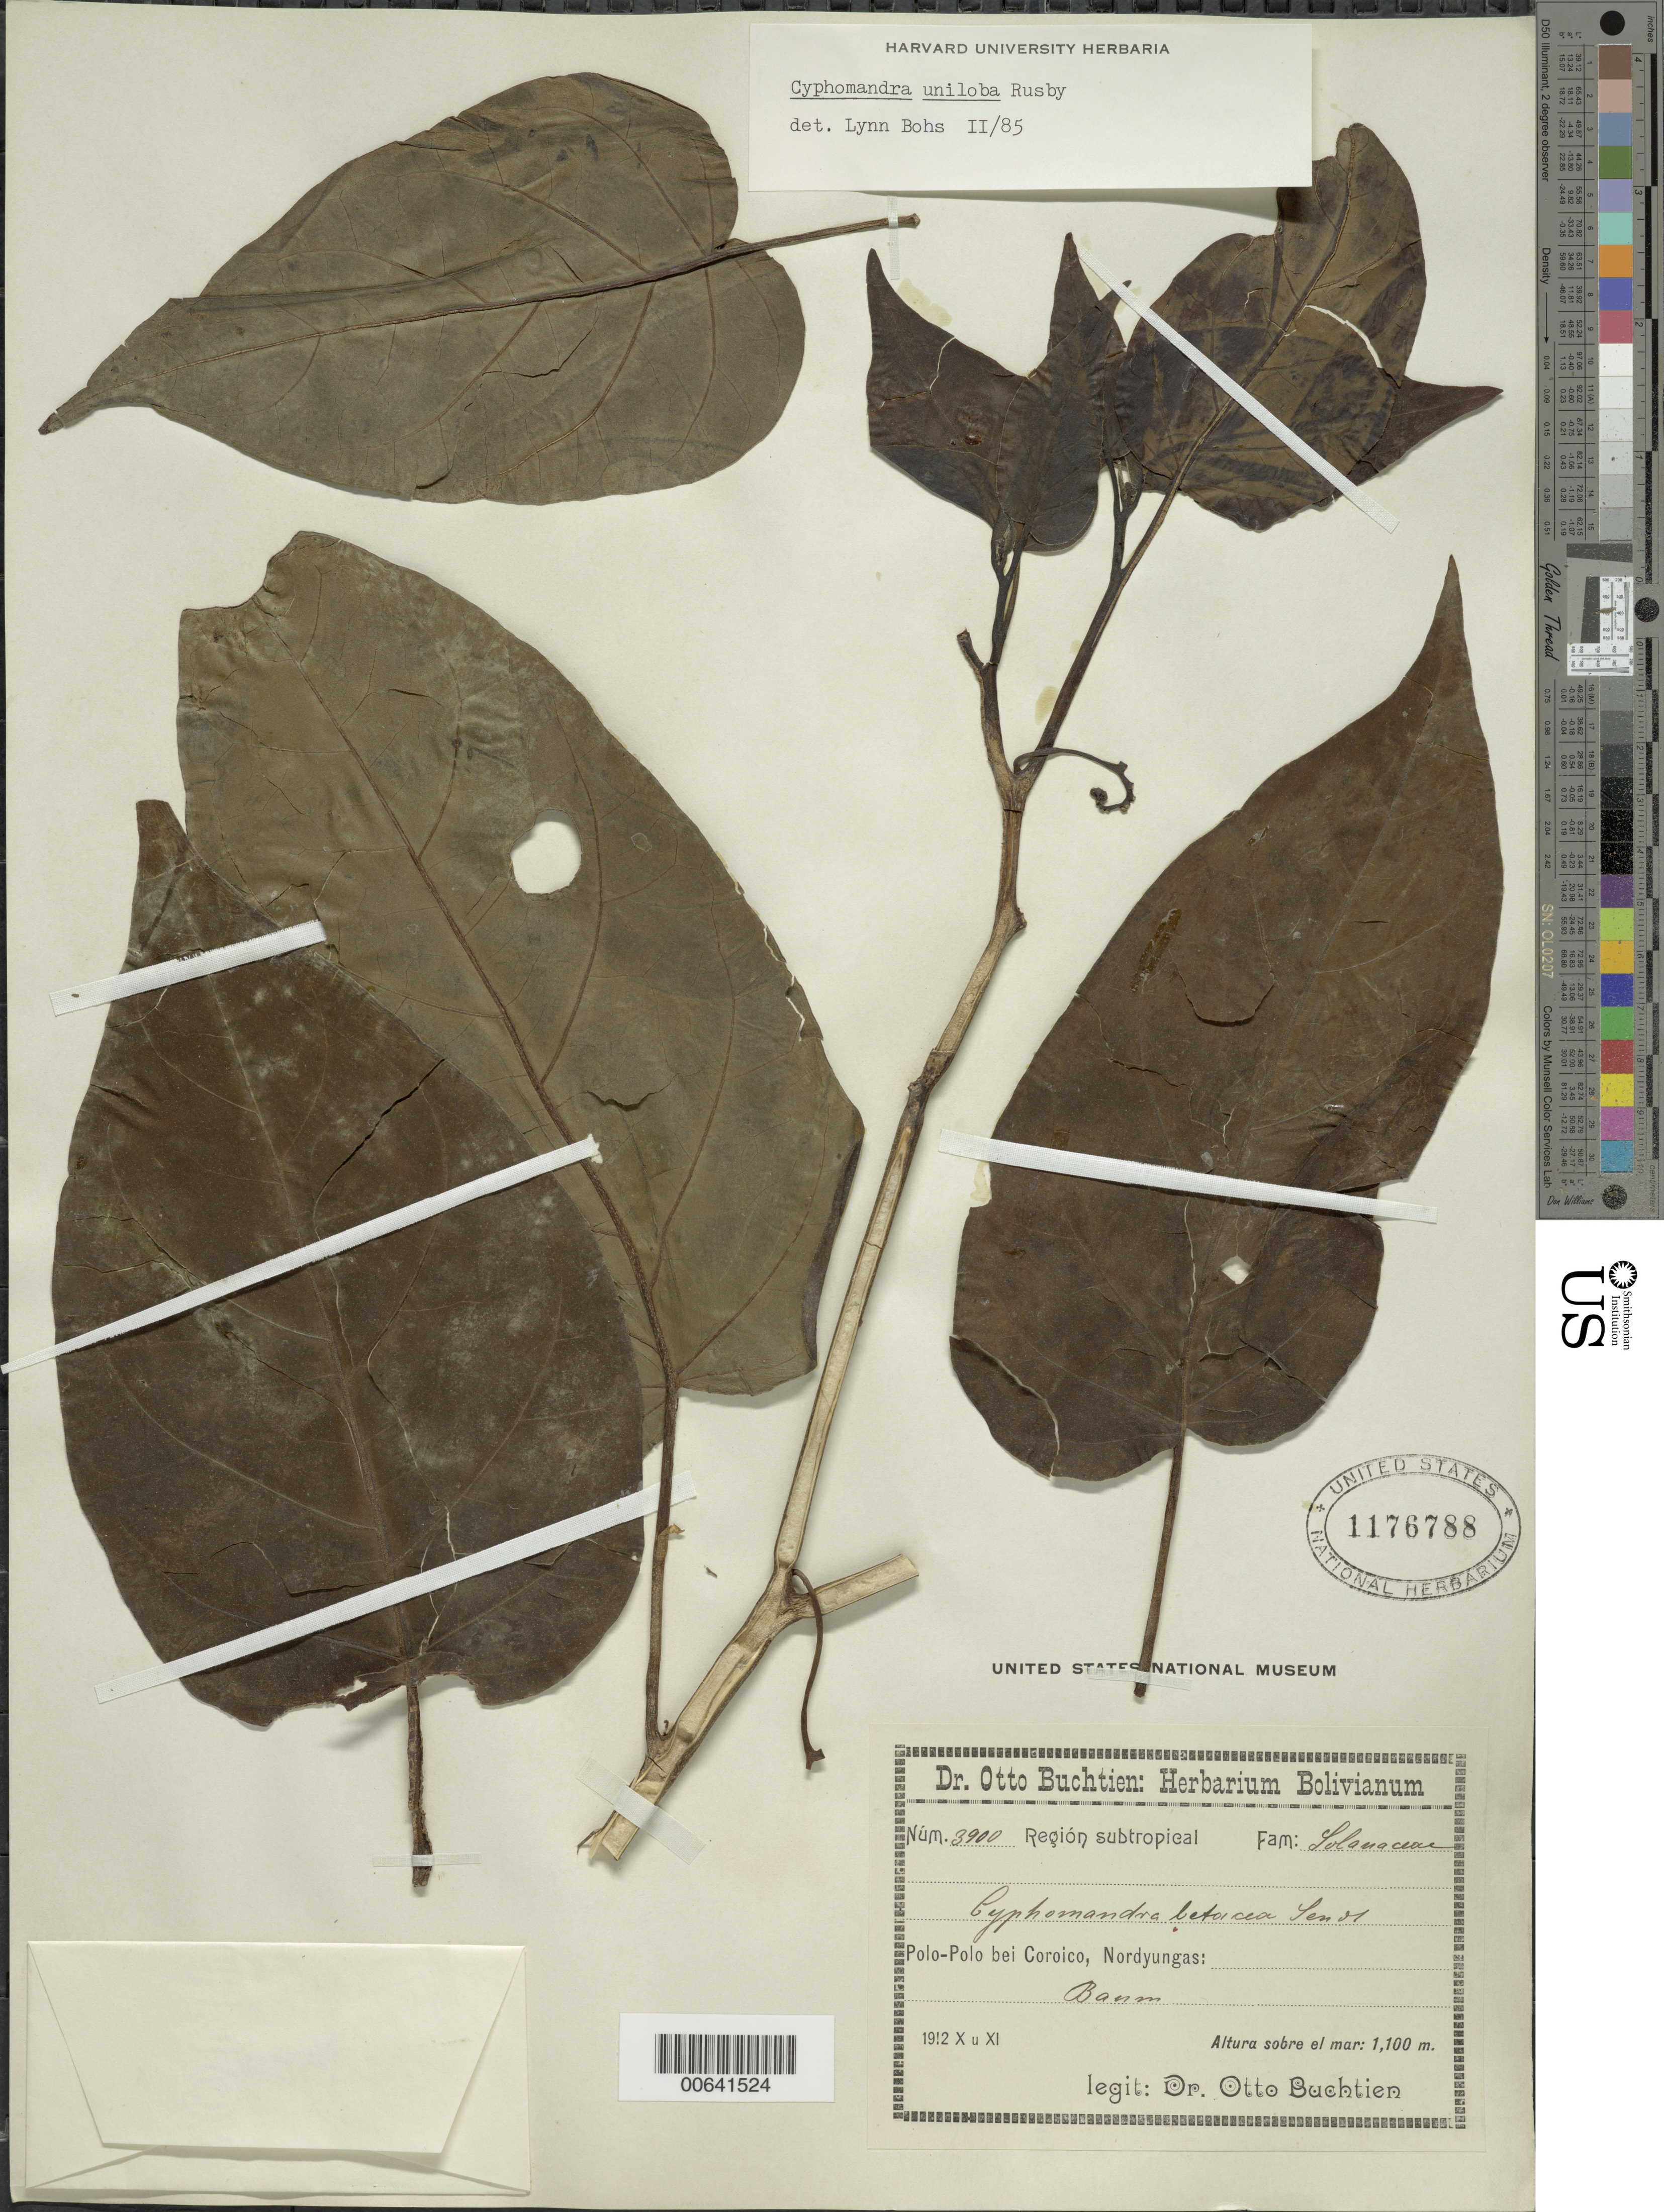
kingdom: Plantae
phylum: Tracheophyta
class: Magnoliopsida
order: Solanales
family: Solanaceae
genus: Cyphomandra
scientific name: Cyphomandra uniloba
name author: Rusby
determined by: Bohs, L. A.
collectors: O. Buchtien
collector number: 3900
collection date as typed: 11 Oct 1912 or 10 Nov 1912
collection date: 1912-10-11 or 1912-11-10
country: Bolivia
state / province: La Paz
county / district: Nor Yungas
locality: Nor Yungas, Polo - Polo bei Coroico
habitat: Región subtropical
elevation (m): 1100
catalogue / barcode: US 1176788